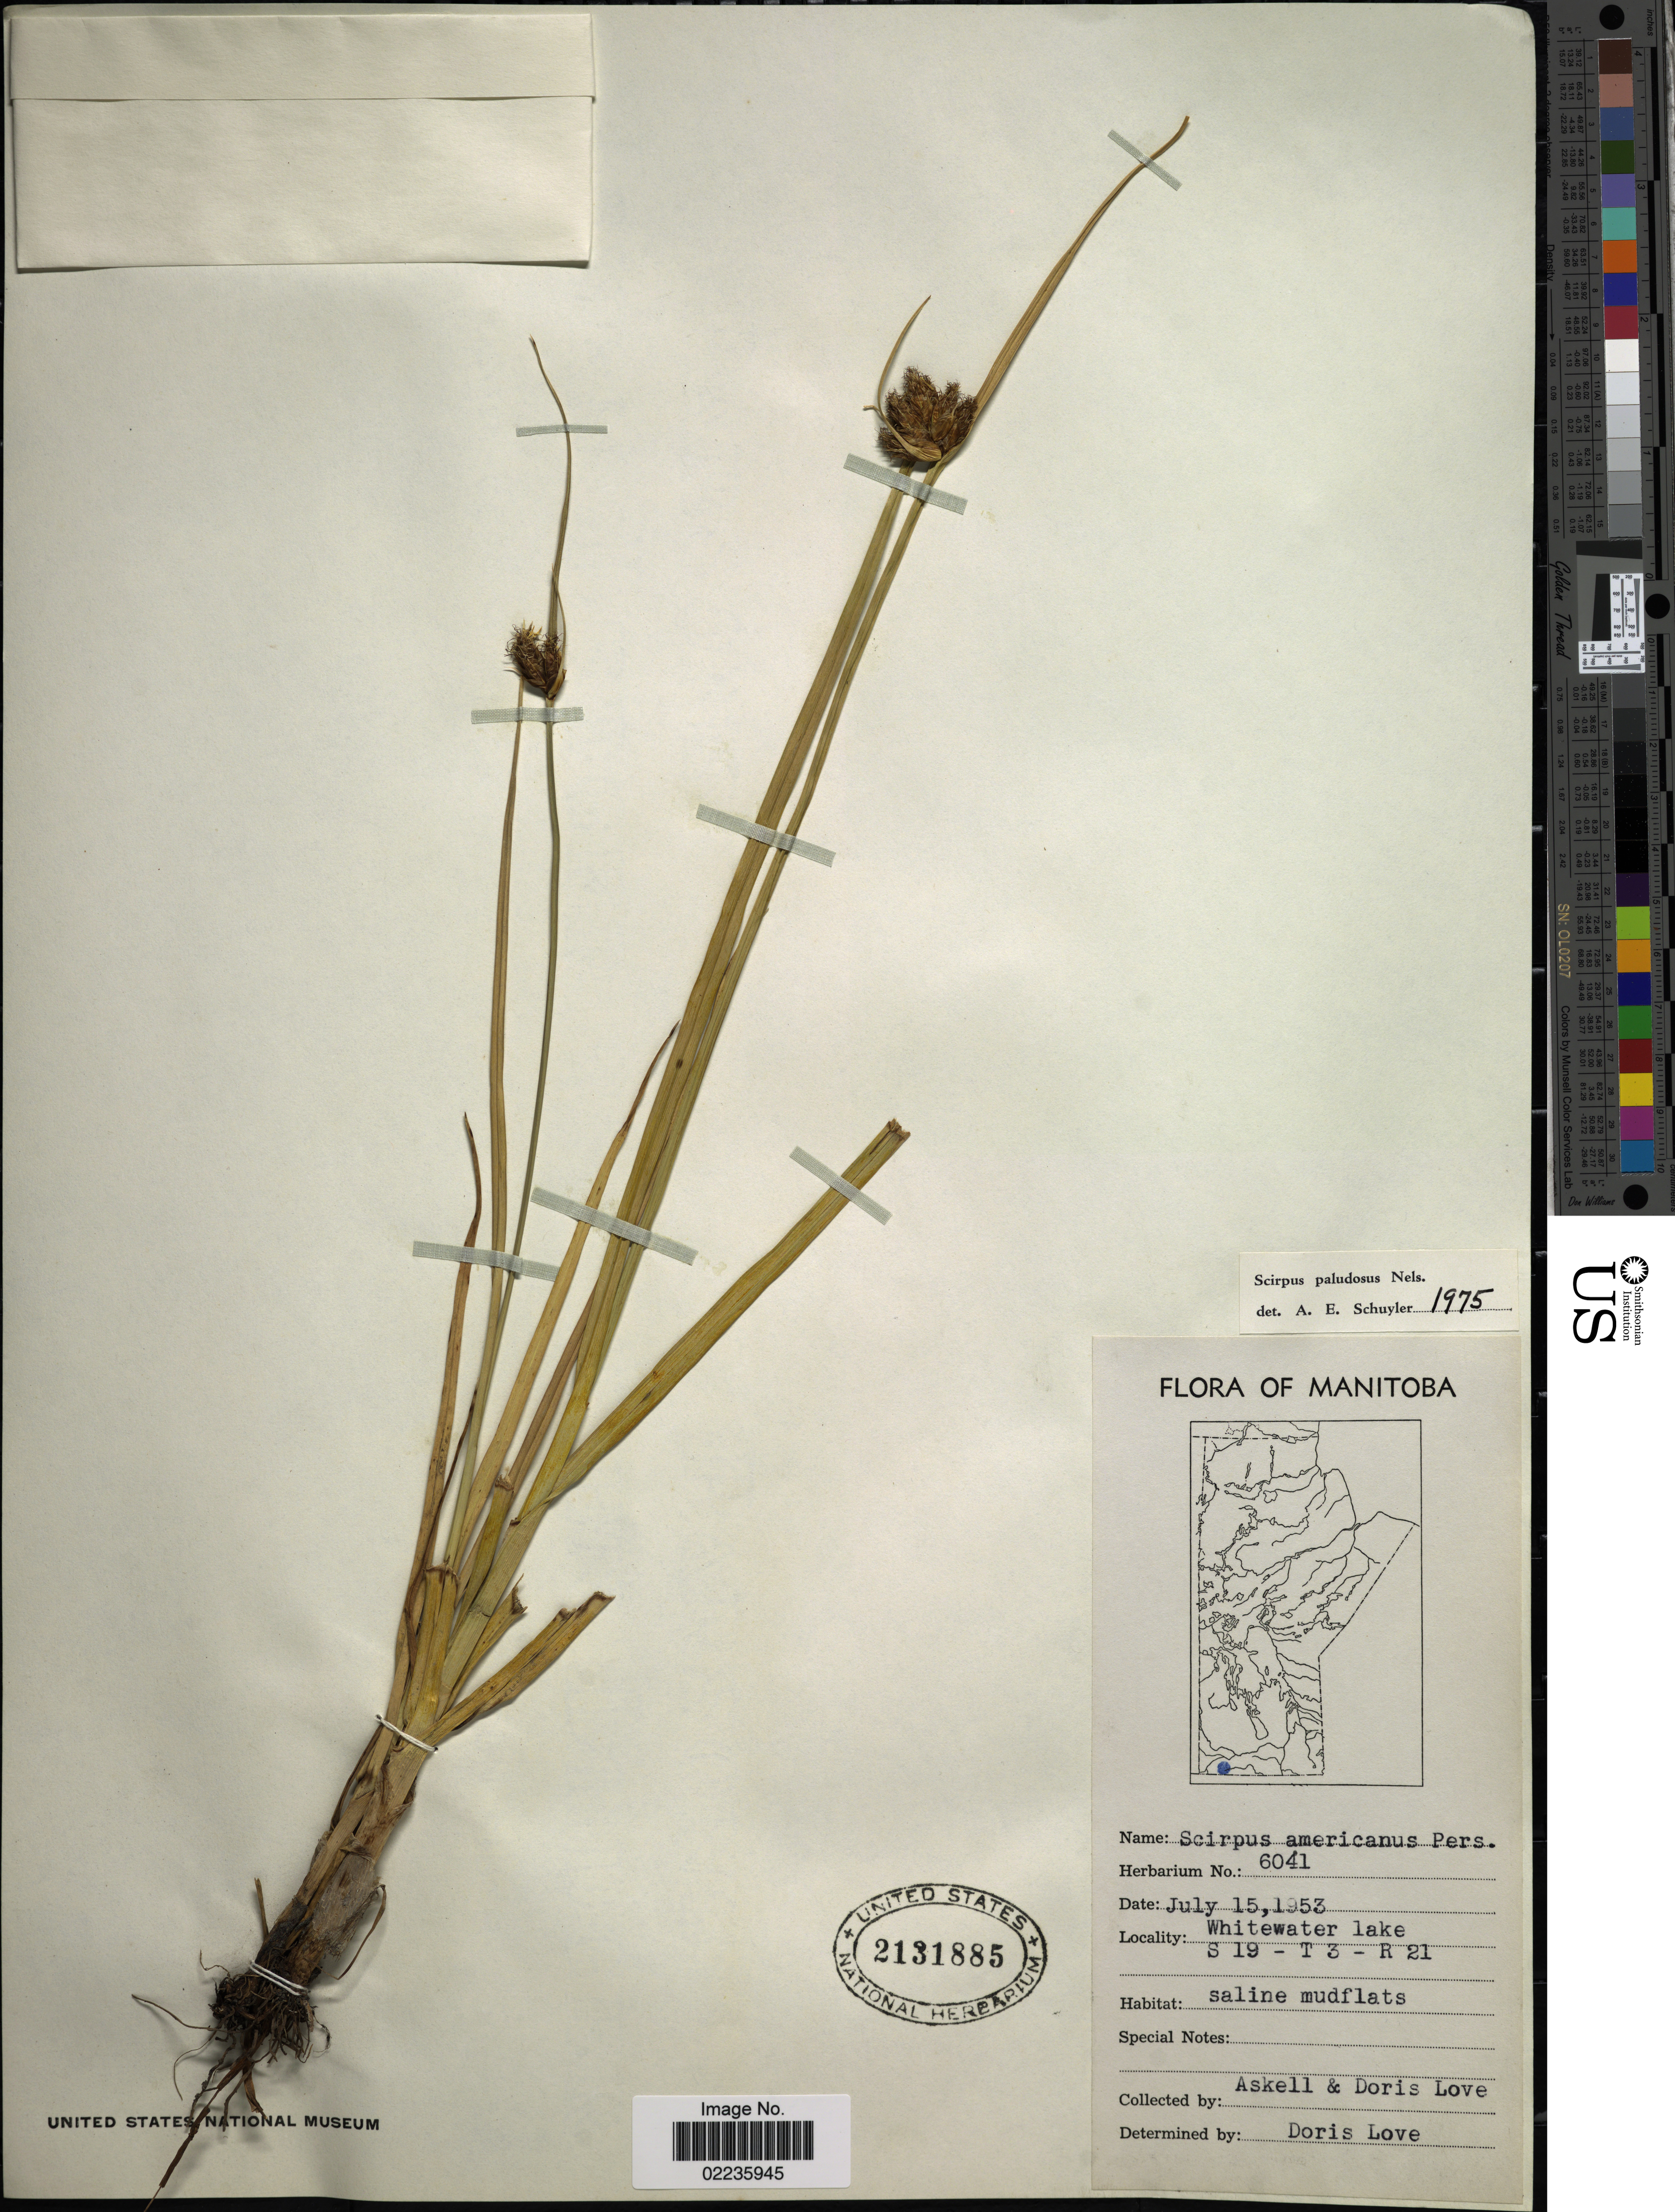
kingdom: Plantae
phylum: Tracheophyta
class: Liliopsida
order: Poales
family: Cyperaceae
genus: Bolboschoenus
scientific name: Bolboschoenus maritimus subsp. paludosus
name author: (A. Nelson) T. Koyama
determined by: Strong, M. T., (US), Smithsonian Institution - National Museum of Natural History (UNITED STATES)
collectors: -. Askell & D. Löve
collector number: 6041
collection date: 1953-07-15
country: Canada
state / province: Manitoba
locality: Whitewater lake S 19 - T 3 - R 21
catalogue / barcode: US 2131885